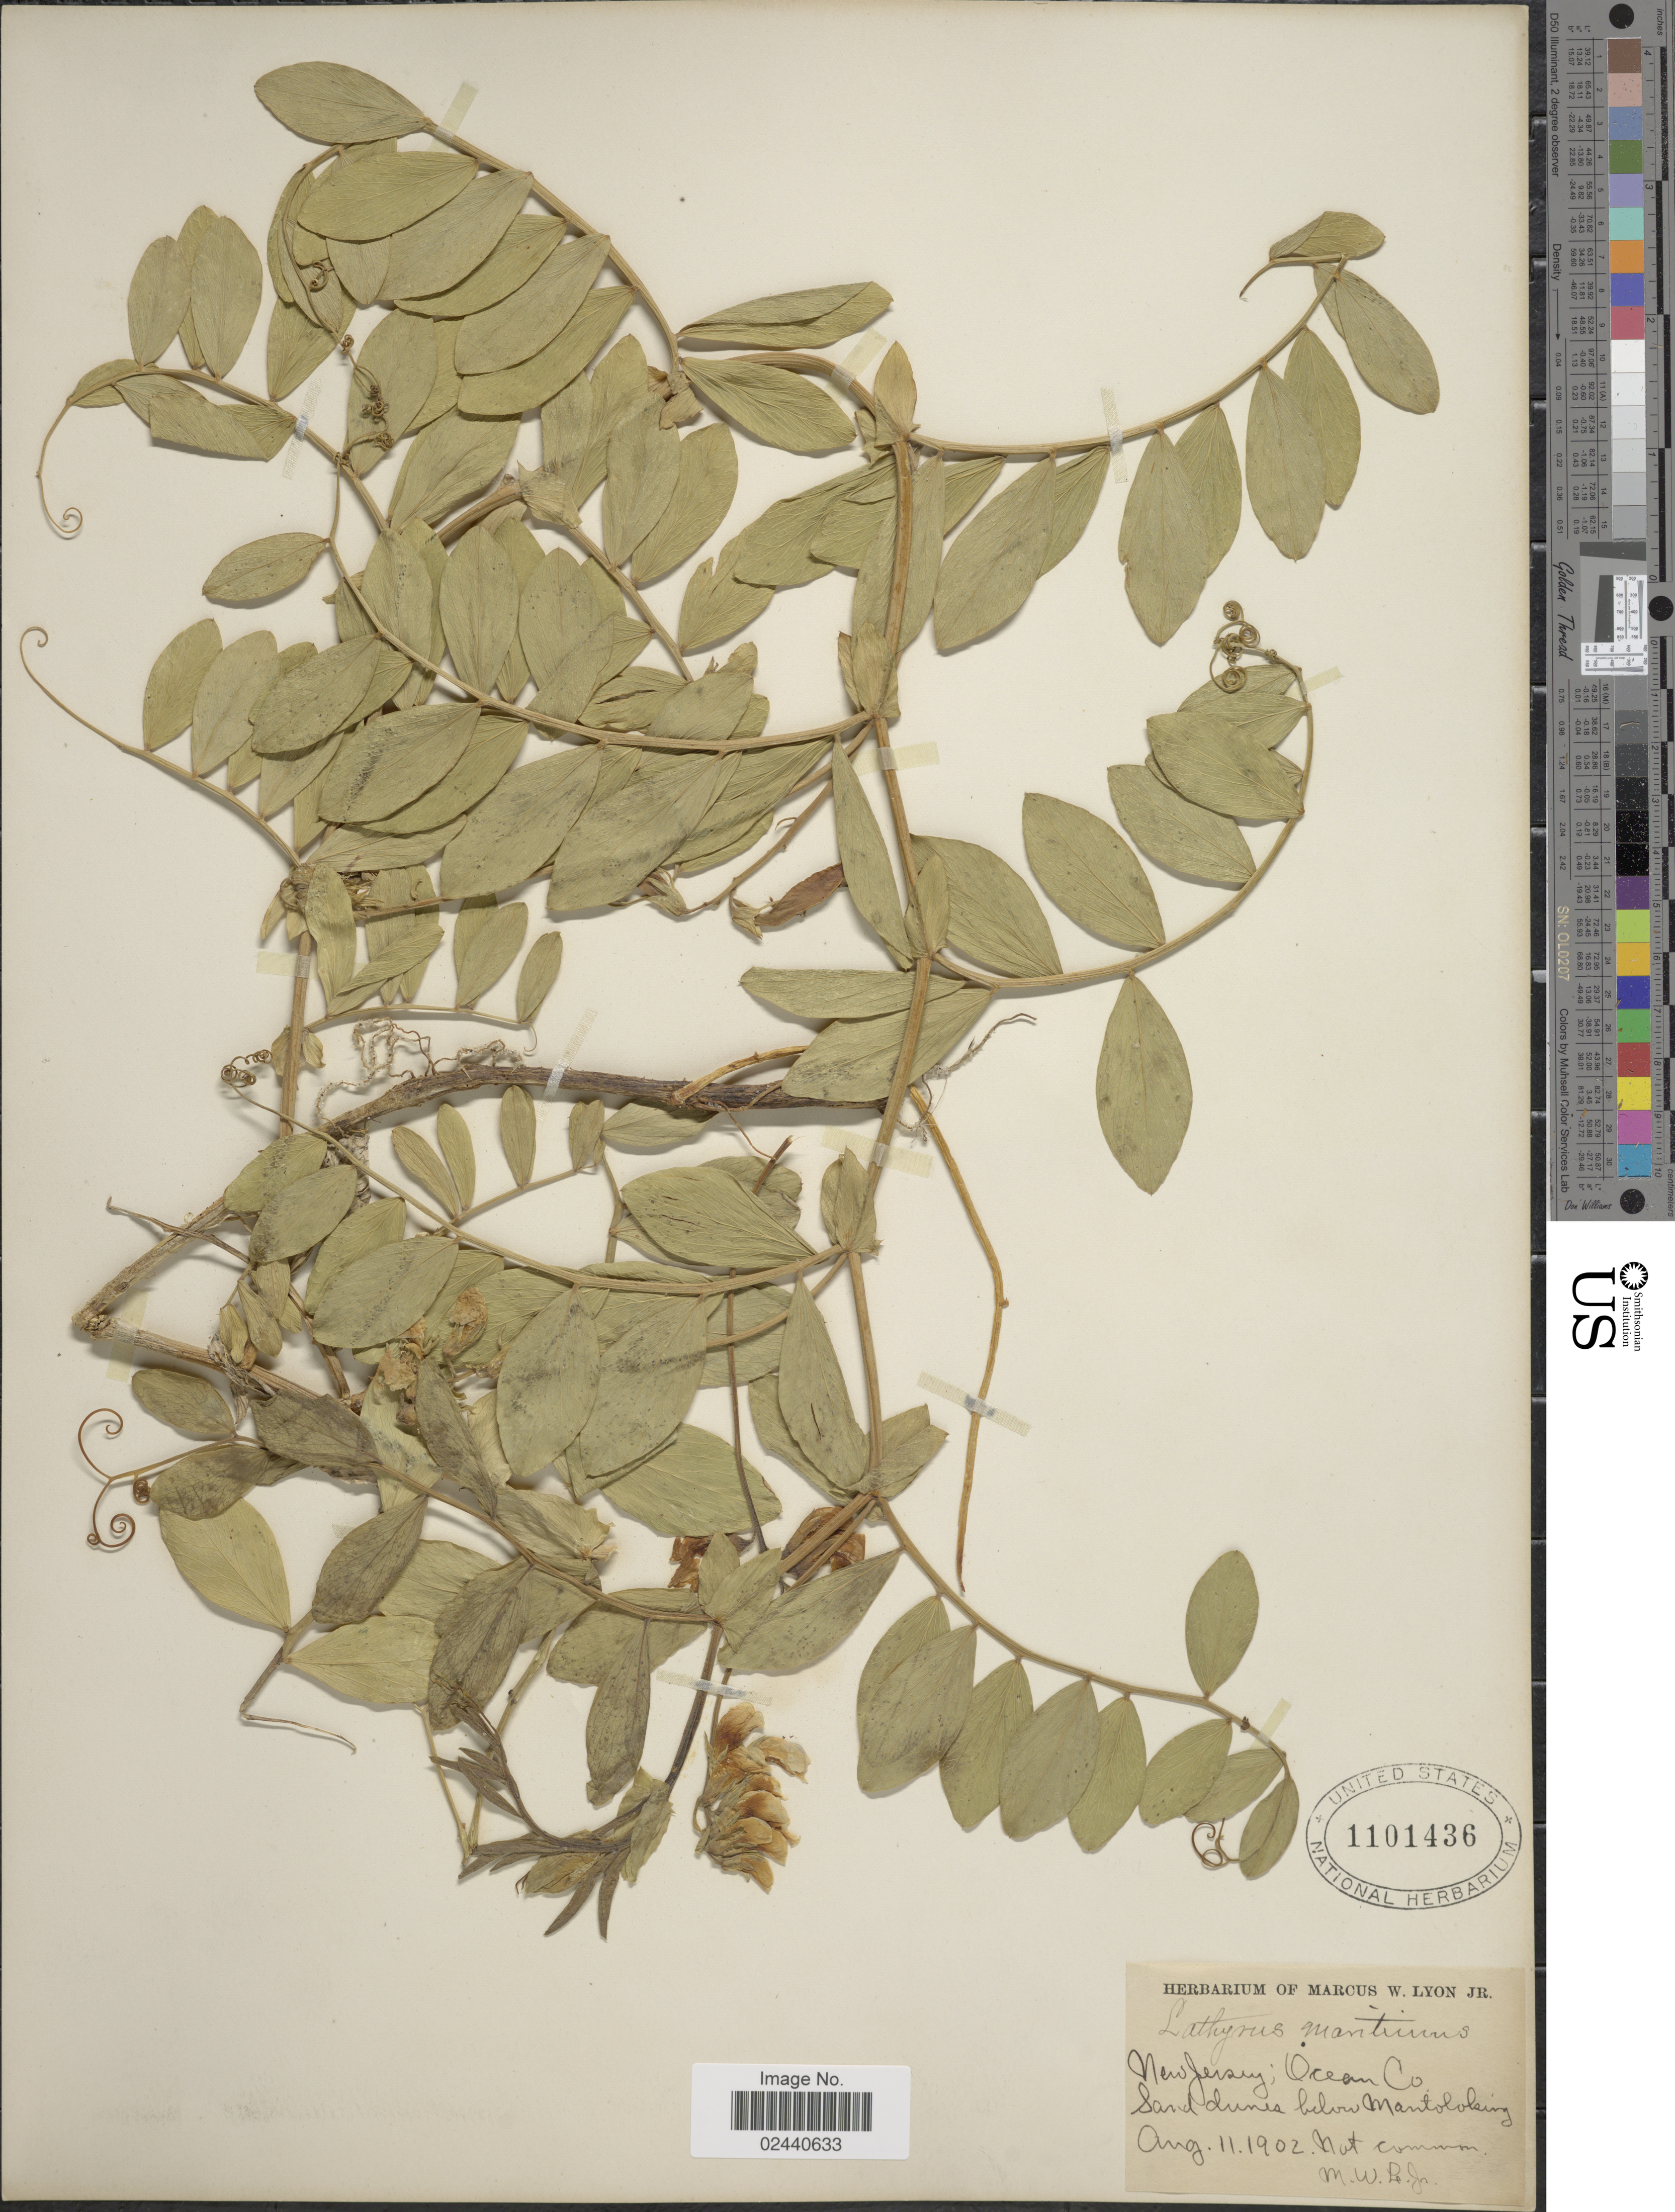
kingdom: Plantae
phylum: Tracheophyta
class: Magnoliopsida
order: Fabales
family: Fabaceae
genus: Lathyrus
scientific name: Lathyrus japonicus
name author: Willd.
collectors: M. W. Lyon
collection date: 1902-08-11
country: United States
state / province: New Jersey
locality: Ocean Co, below Mantoloking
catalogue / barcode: US 1101436